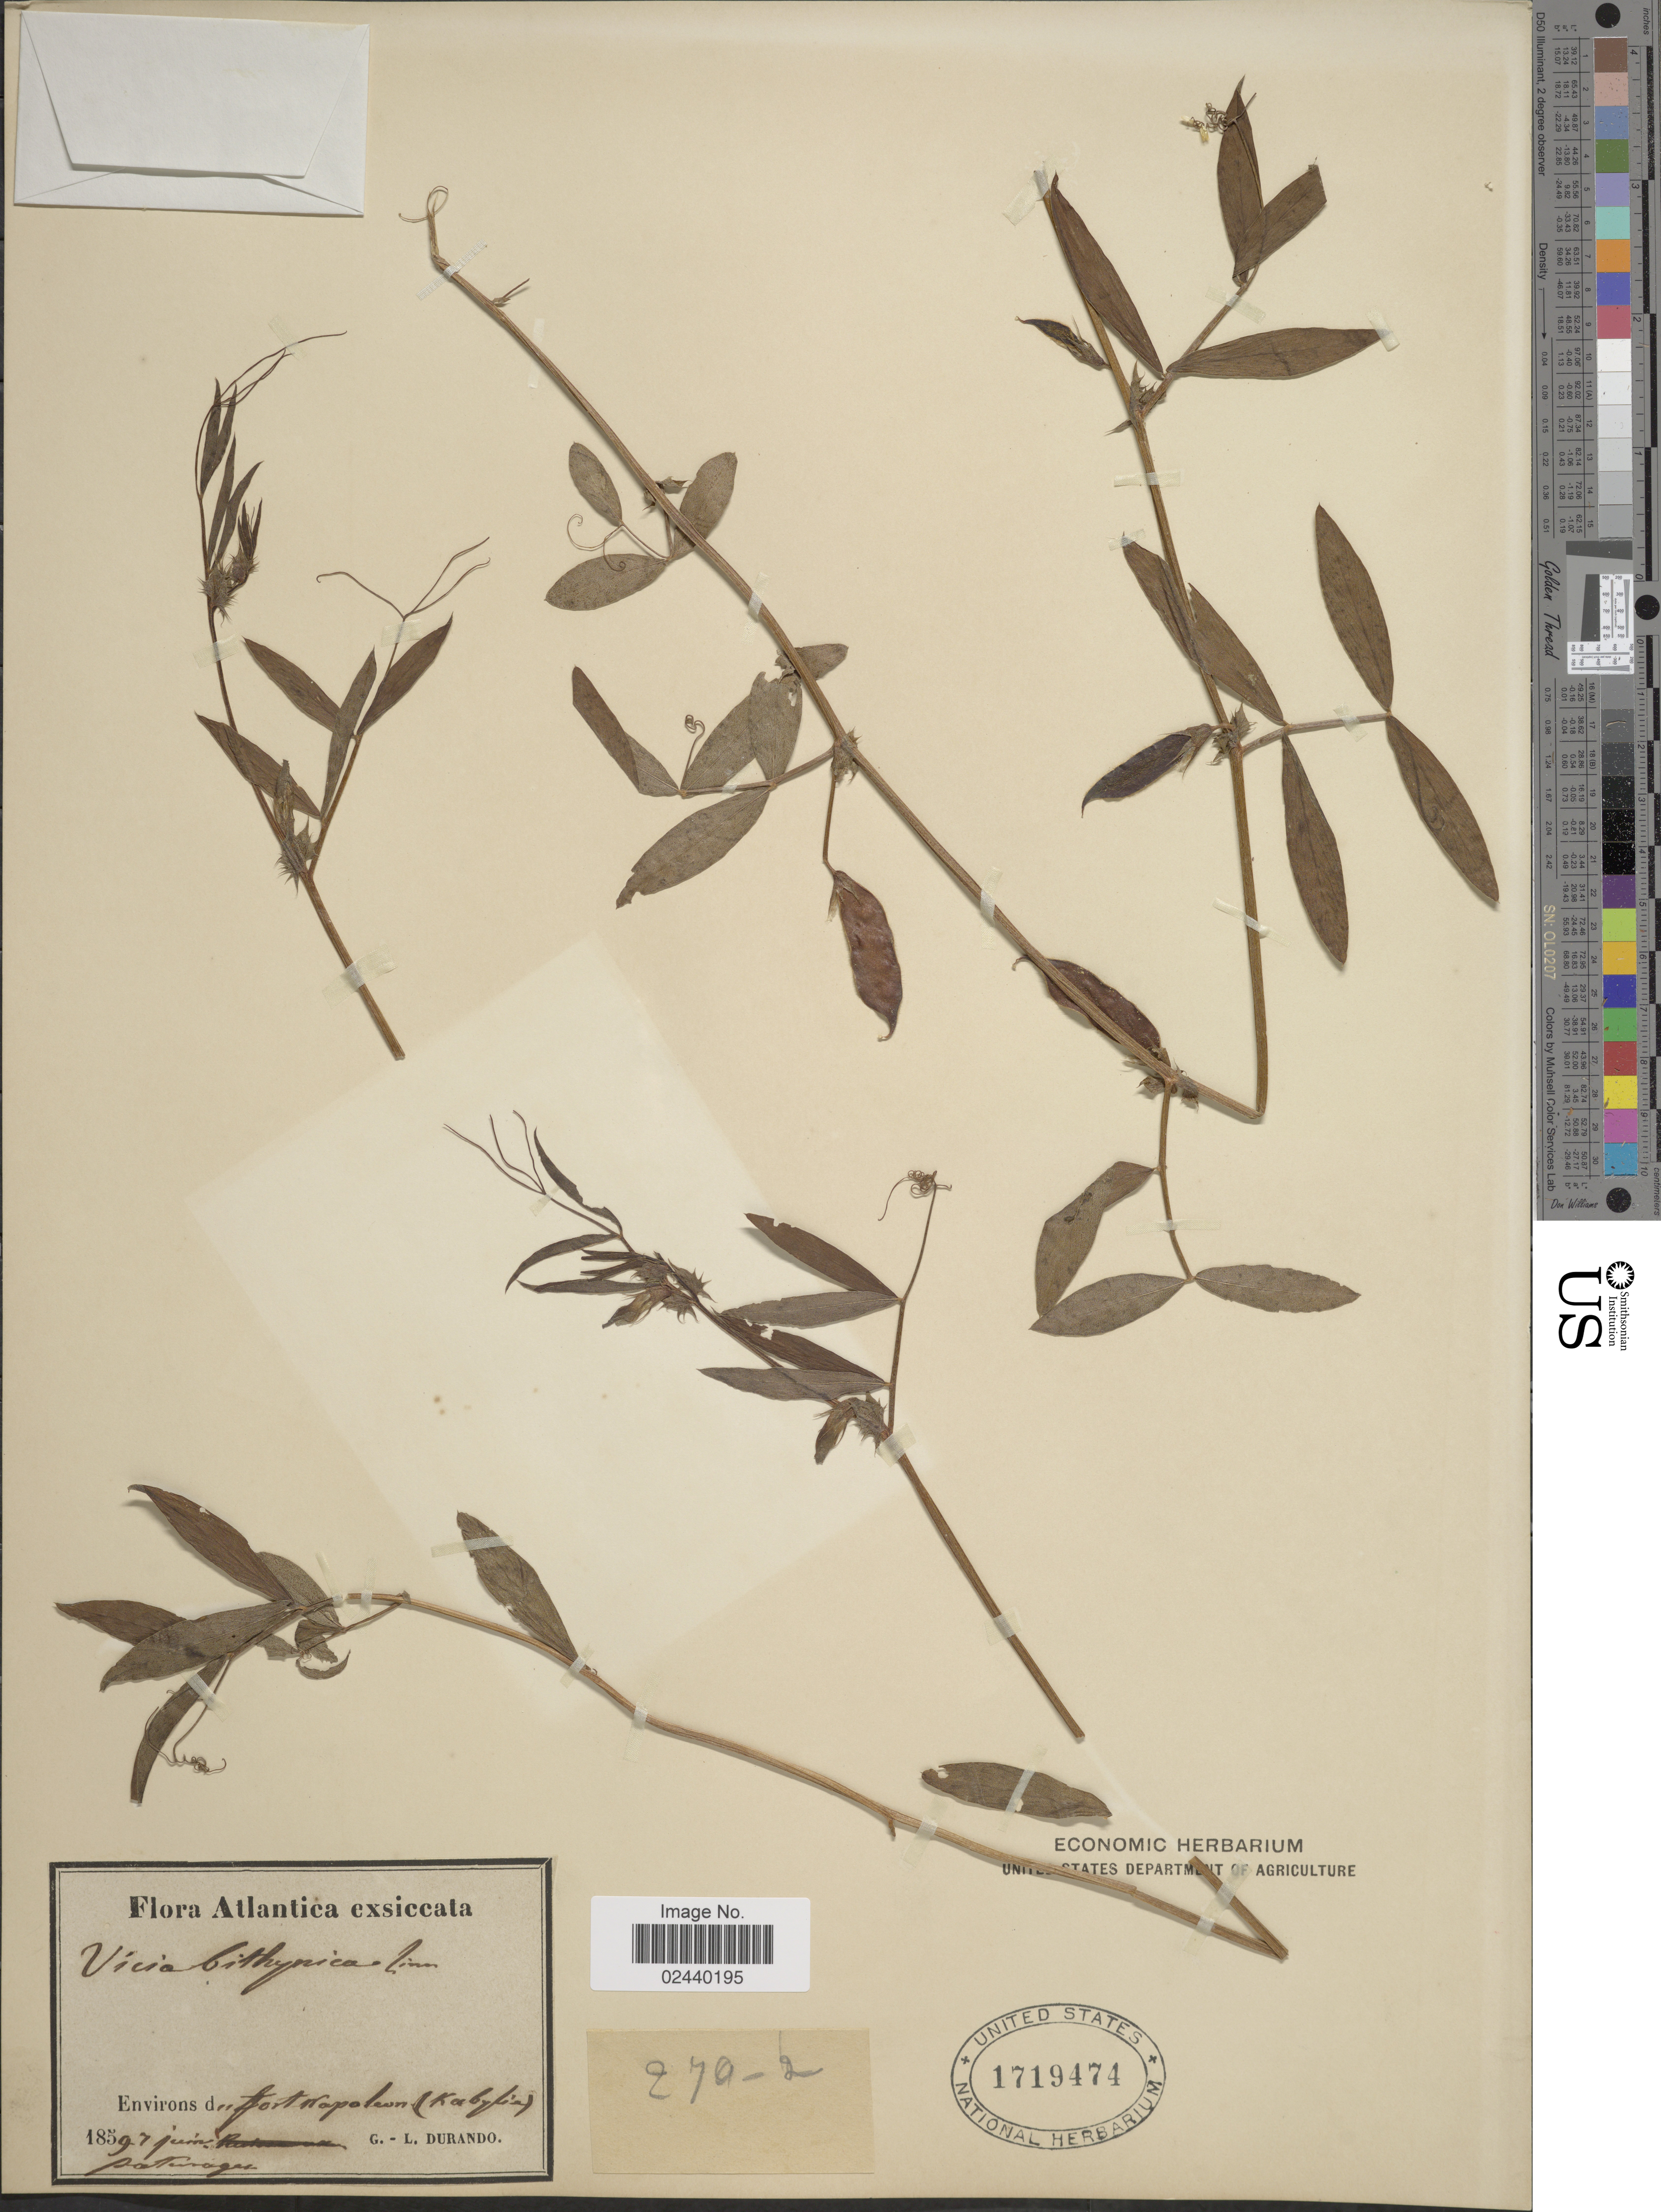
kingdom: Plantae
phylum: Tracheophyta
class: Magnoliopsida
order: Fabales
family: Fabaceae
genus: Vicia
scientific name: Vicia bithynica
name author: (L.) L.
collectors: G. Durando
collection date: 1859-06-07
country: Algeria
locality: Atlantica, environs du Fort Napoleon (Kabylie).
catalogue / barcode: US 1719474